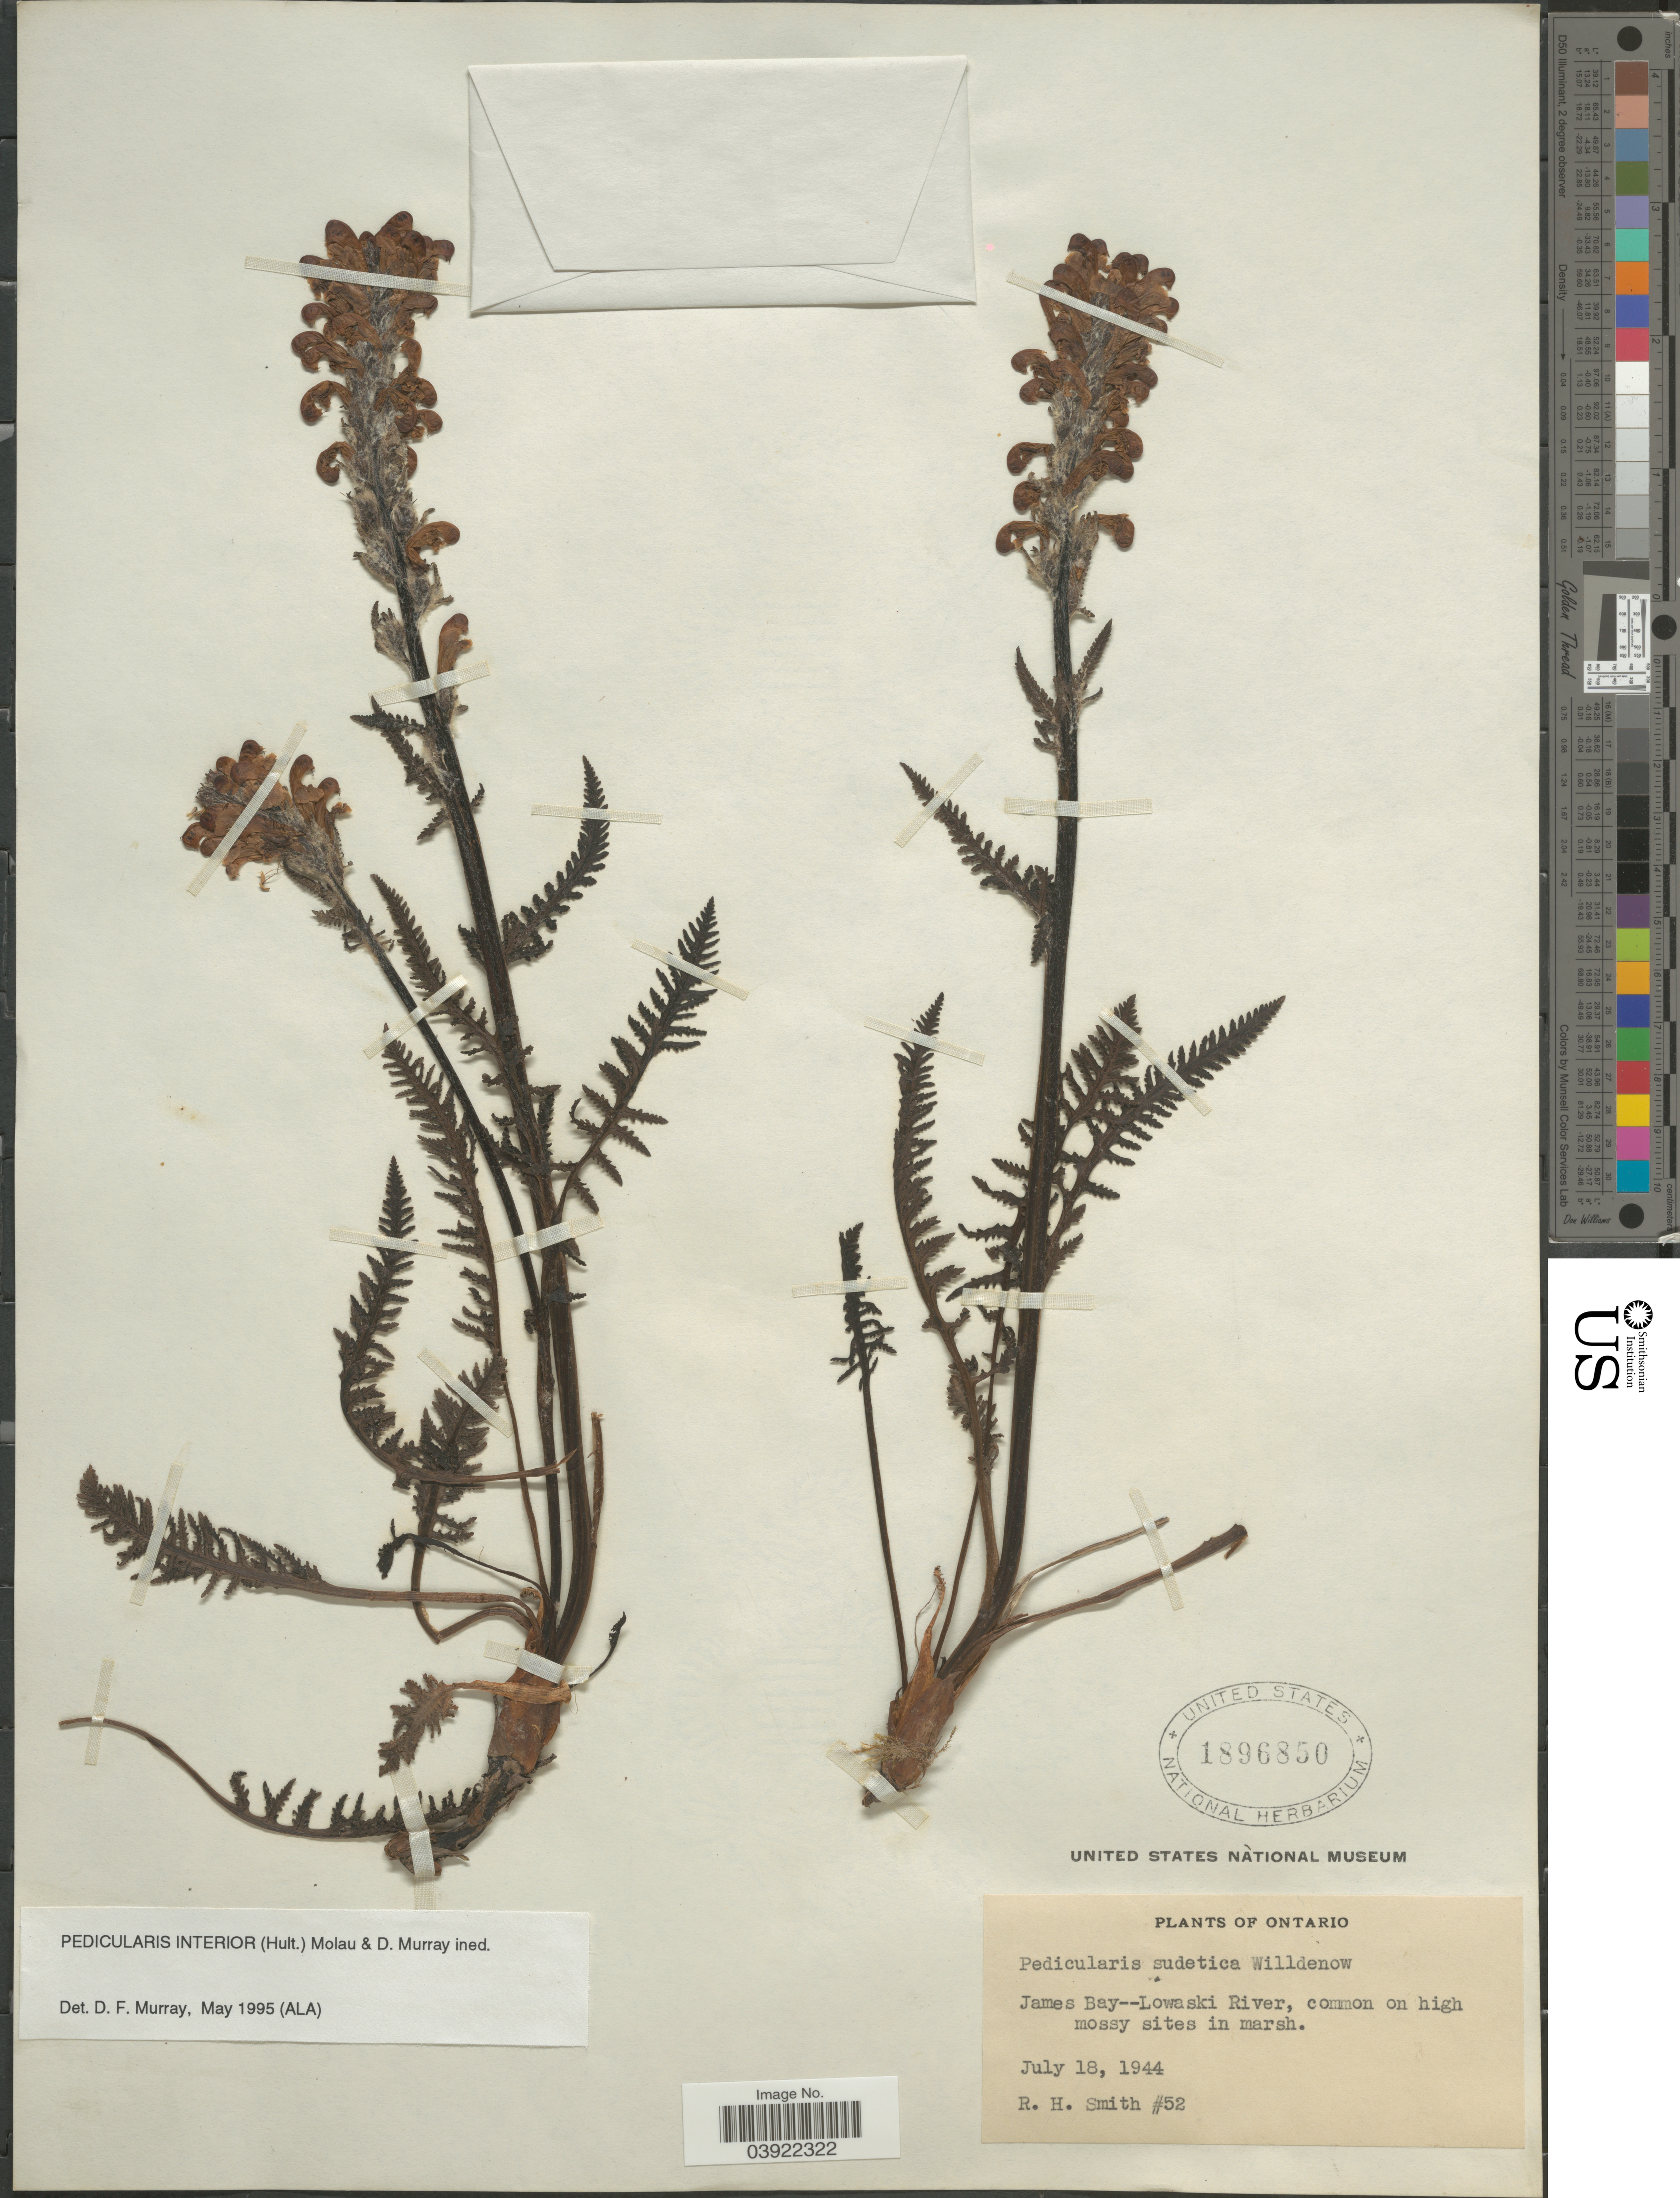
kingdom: Plantae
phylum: Tracheophyta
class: Magnoliopsida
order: Lamiales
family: Orobanchaceae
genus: Pedicularis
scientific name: Pedicularis interior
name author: (Hultén) Molau & D.F. Murray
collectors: R. H. Smith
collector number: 52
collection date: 1944-07-18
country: Canada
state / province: Ontario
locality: James Bay--Lowaski River.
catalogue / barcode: US 1896850